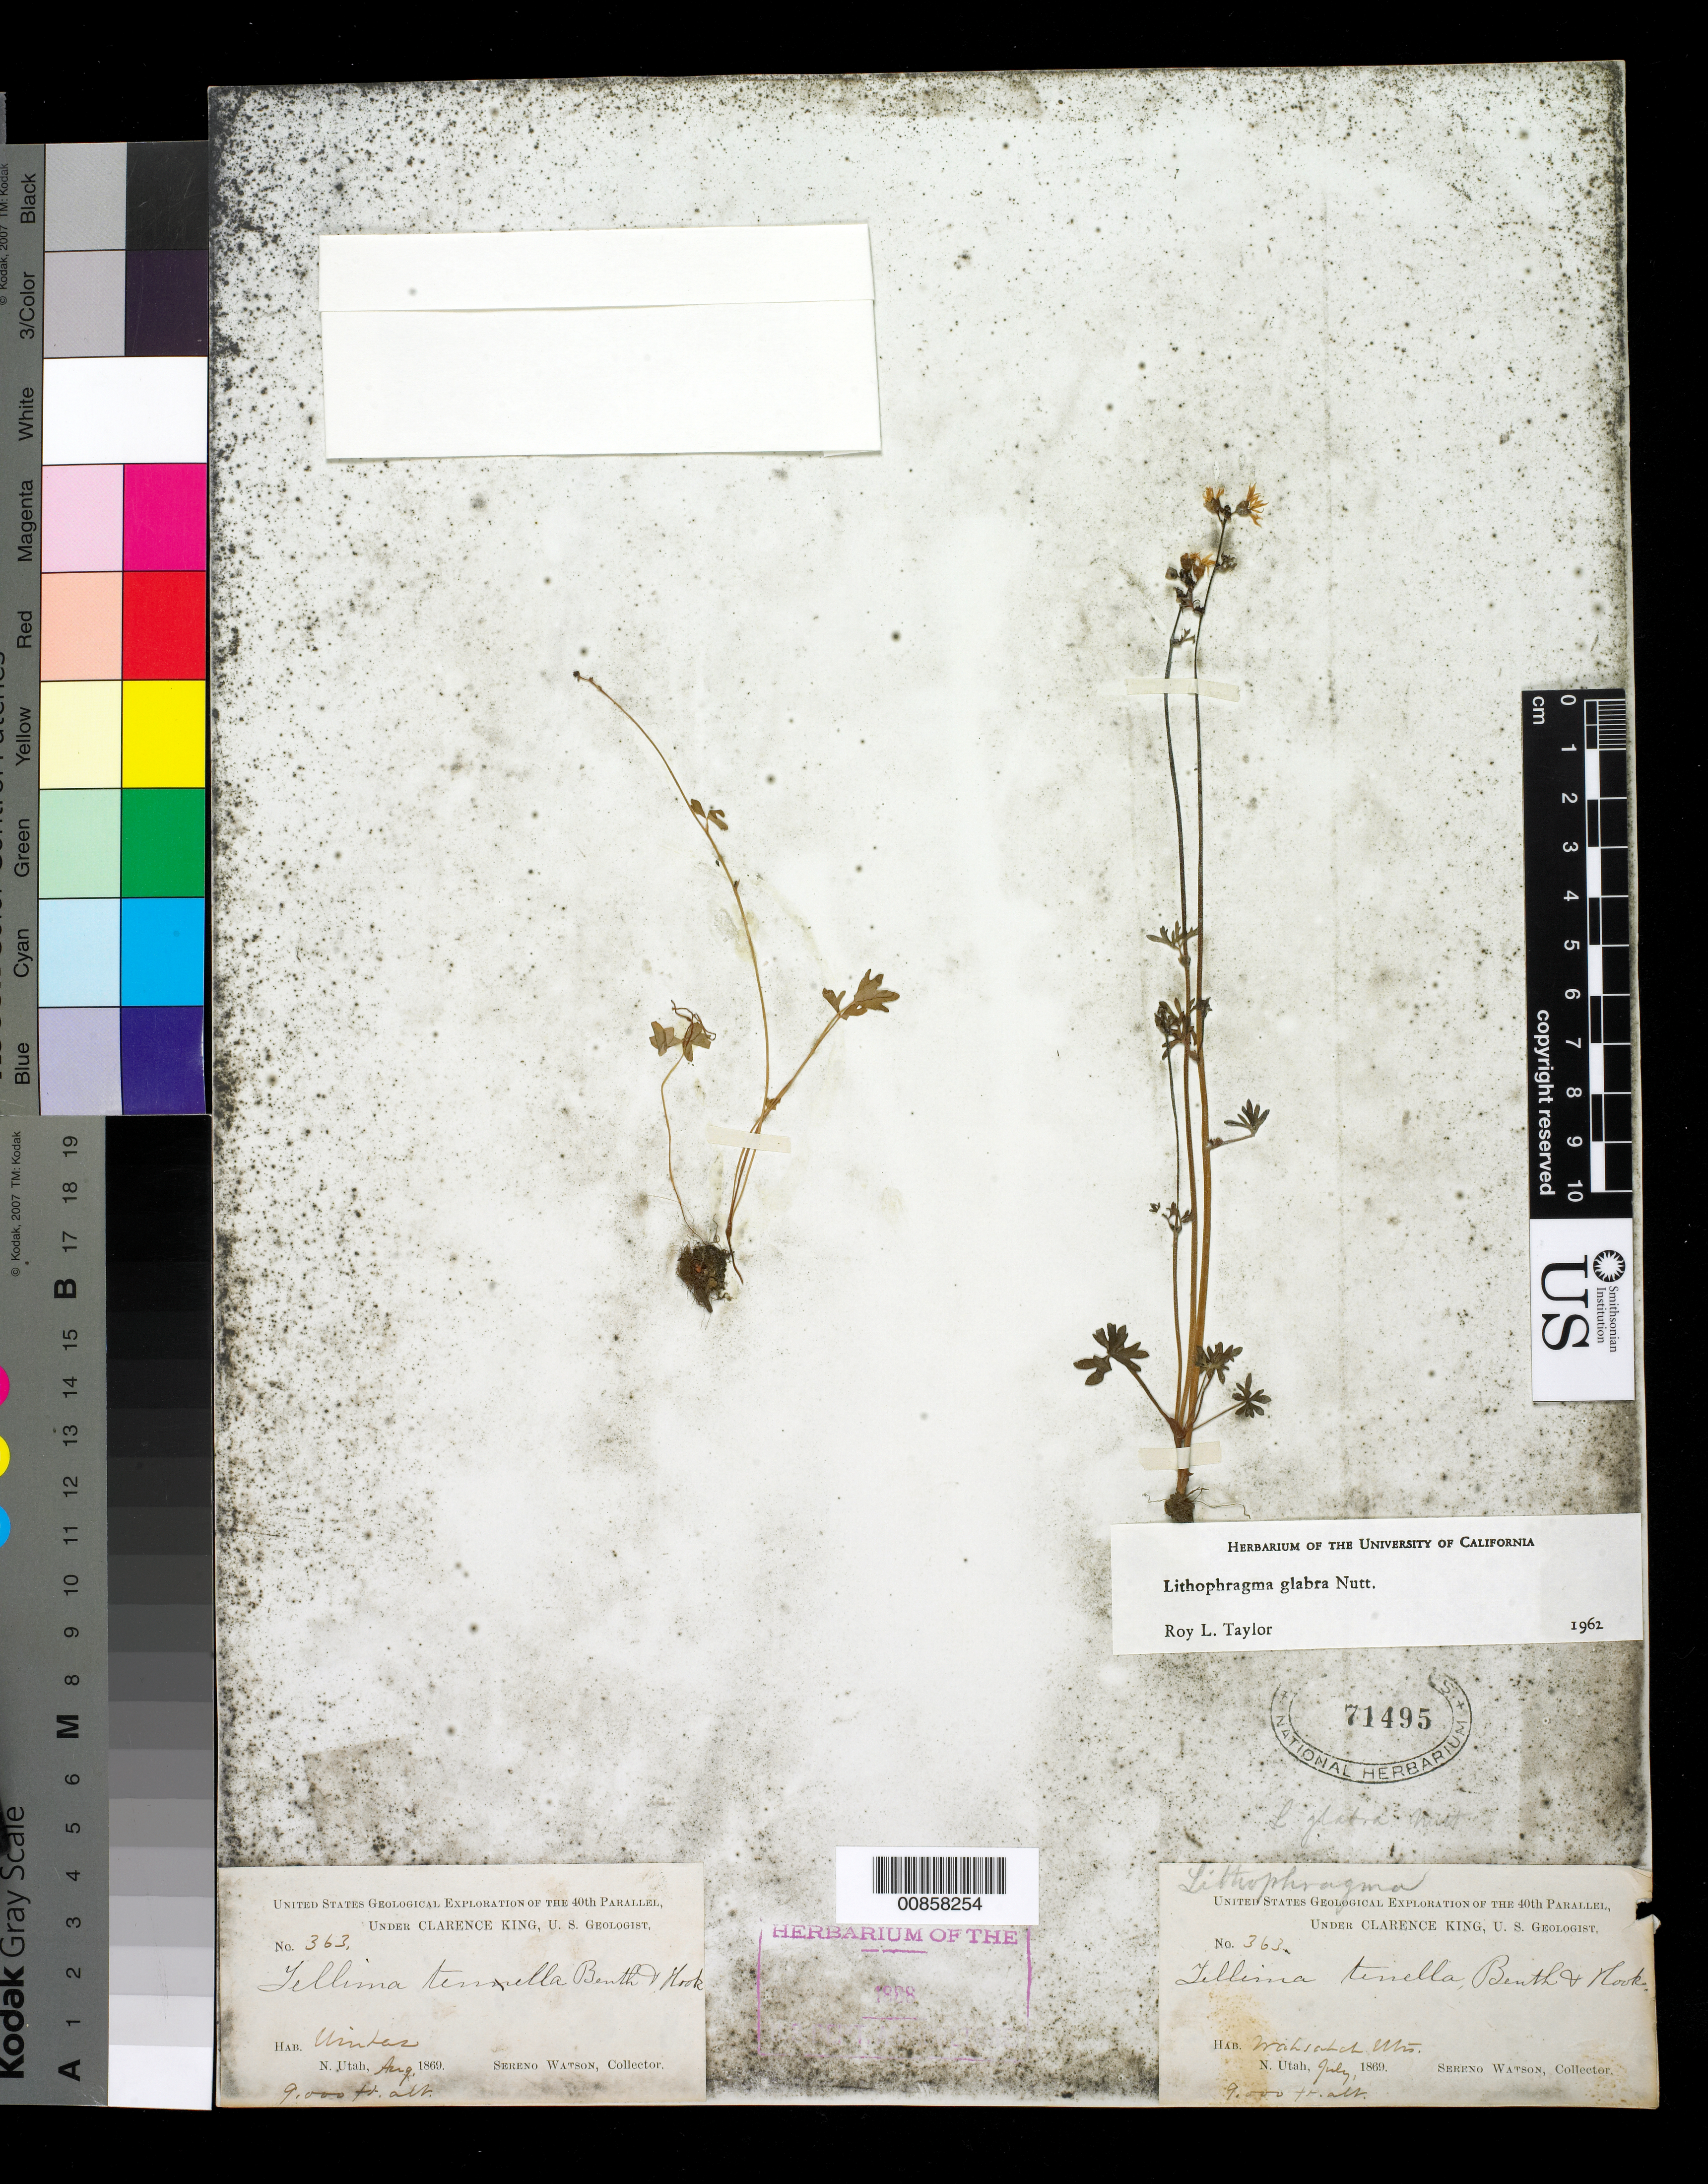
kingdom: Plantae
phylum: Tracheophyta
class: Magnoliopsida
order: Saxifragales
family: Saxifragaceae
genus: Lithophragma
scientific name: Lithophragma glabrum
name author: Nutt.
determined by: Taylor, R. L.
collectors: S. Watson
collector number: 363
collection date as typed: Jul 1869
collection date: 1869-07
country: United States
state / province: Utah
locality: Wasatch Mts., N. Utah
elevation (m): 2743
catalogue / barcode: US 71495